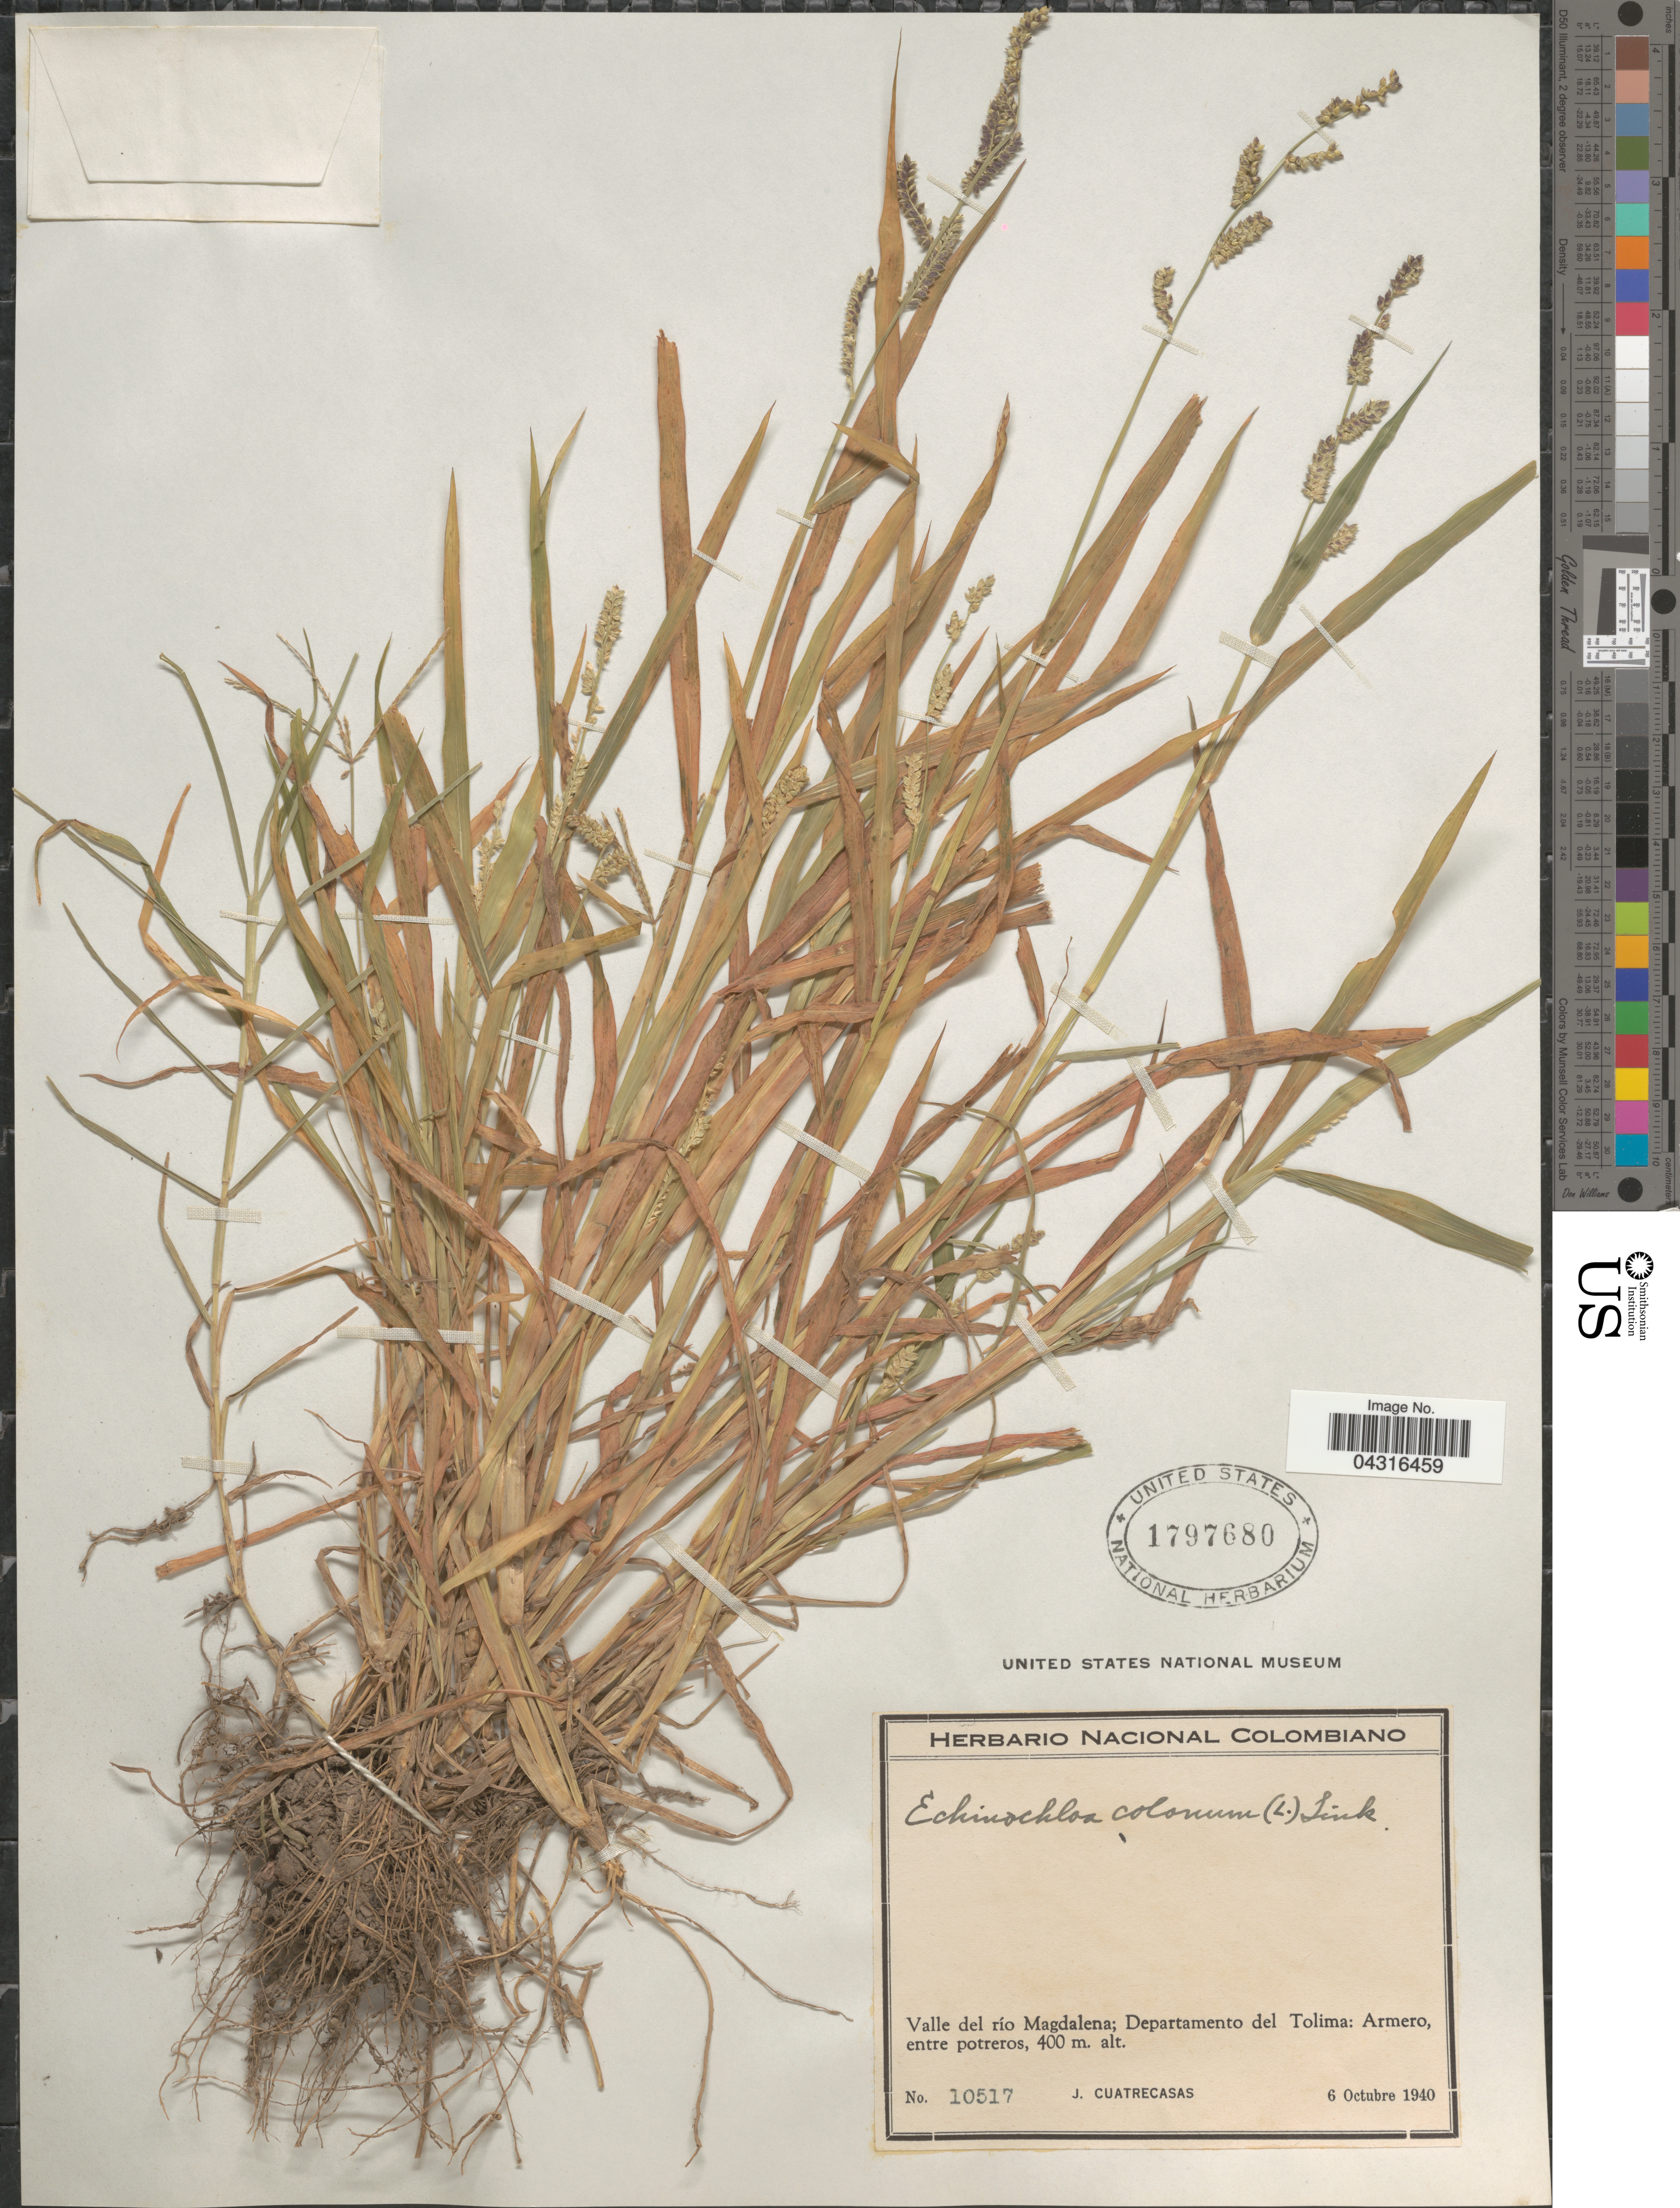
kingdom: Plantae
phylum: Tracheophyta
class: Liliopsida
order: Poales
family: Poaceae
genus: Echinochloa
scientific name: Echinochloa colona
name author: (L.) Link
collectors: J. Cuatrecasas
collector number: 10517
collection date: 1940-10-06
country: Colombia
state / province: Tolima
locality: Valle del río Magdalena; Departamento del Tolima: Armero, entre potreros.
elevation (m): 400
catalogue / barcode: US 1797680